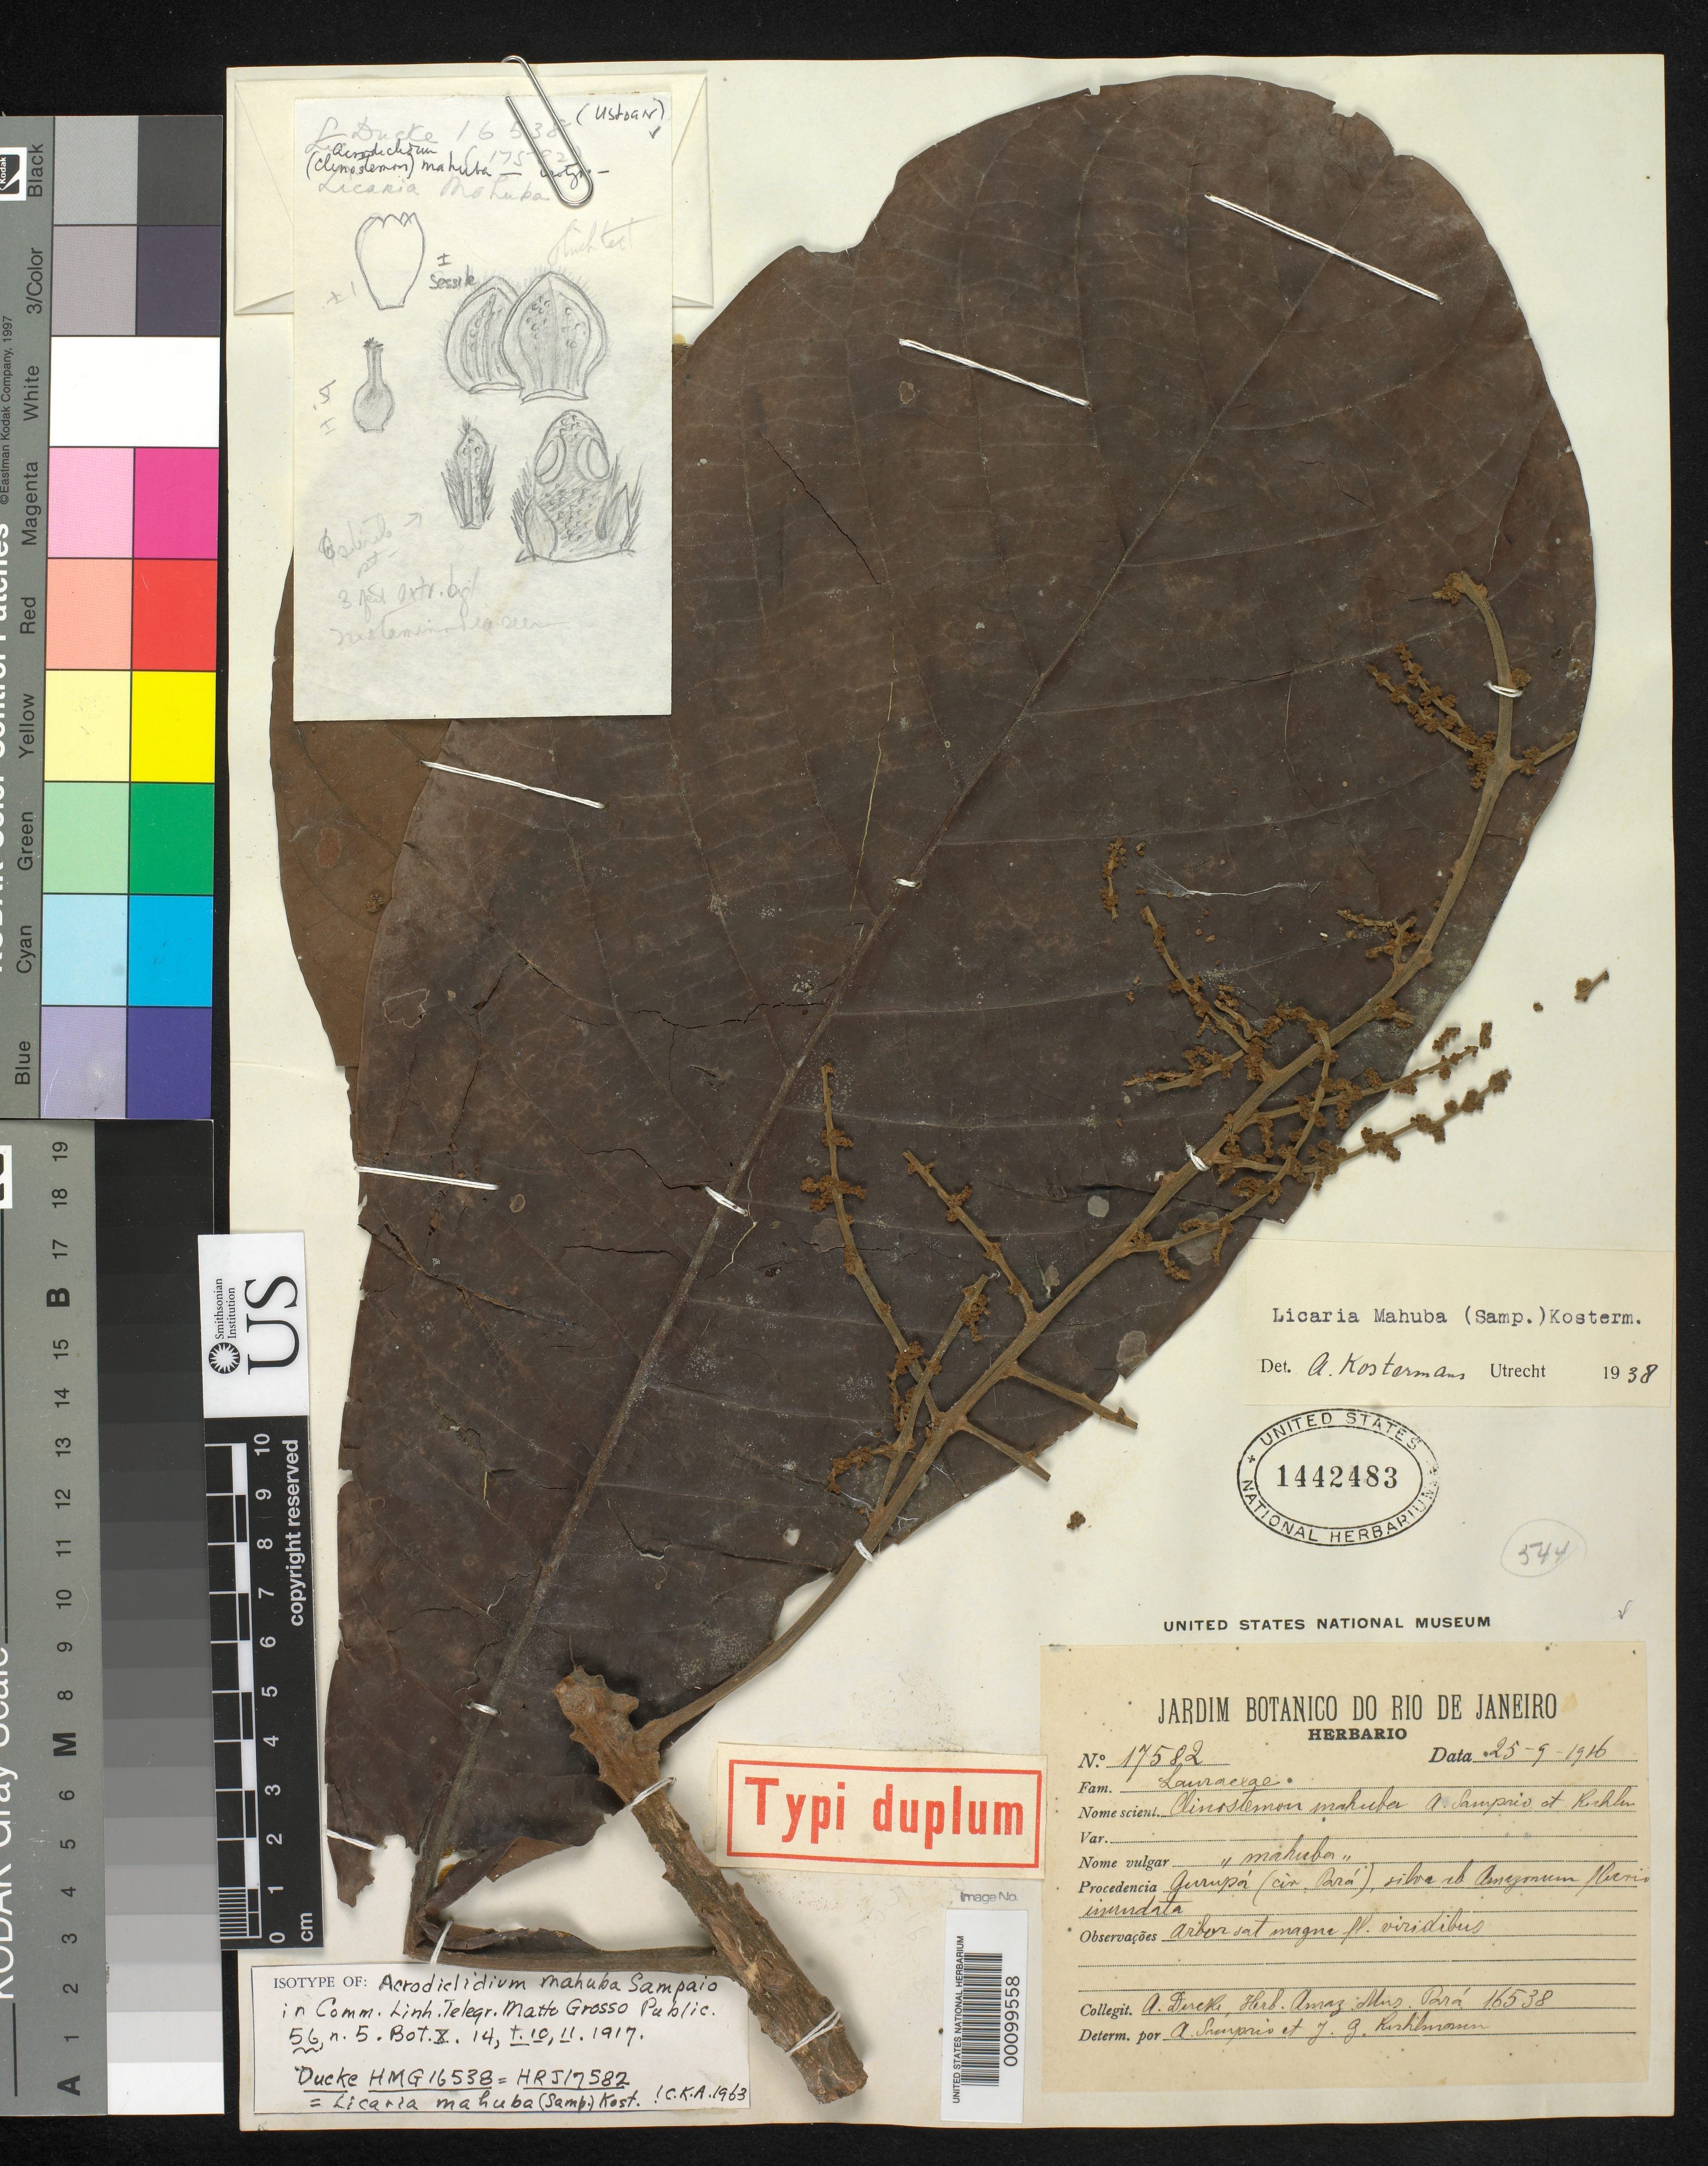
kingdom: Plantae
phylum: Tracheophyta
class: Magnoliopsida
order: Laurales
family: Lauraceae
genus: Acrodiclidium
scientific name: Acrodiclidium mahuba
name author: Samp.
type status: Isotype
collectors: A. Ducke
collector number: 17582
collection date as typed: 25 Sep 1916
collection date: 1916-09-25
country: Brazil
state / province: Amazonas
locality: Jurupa.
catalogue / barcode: US 1442483